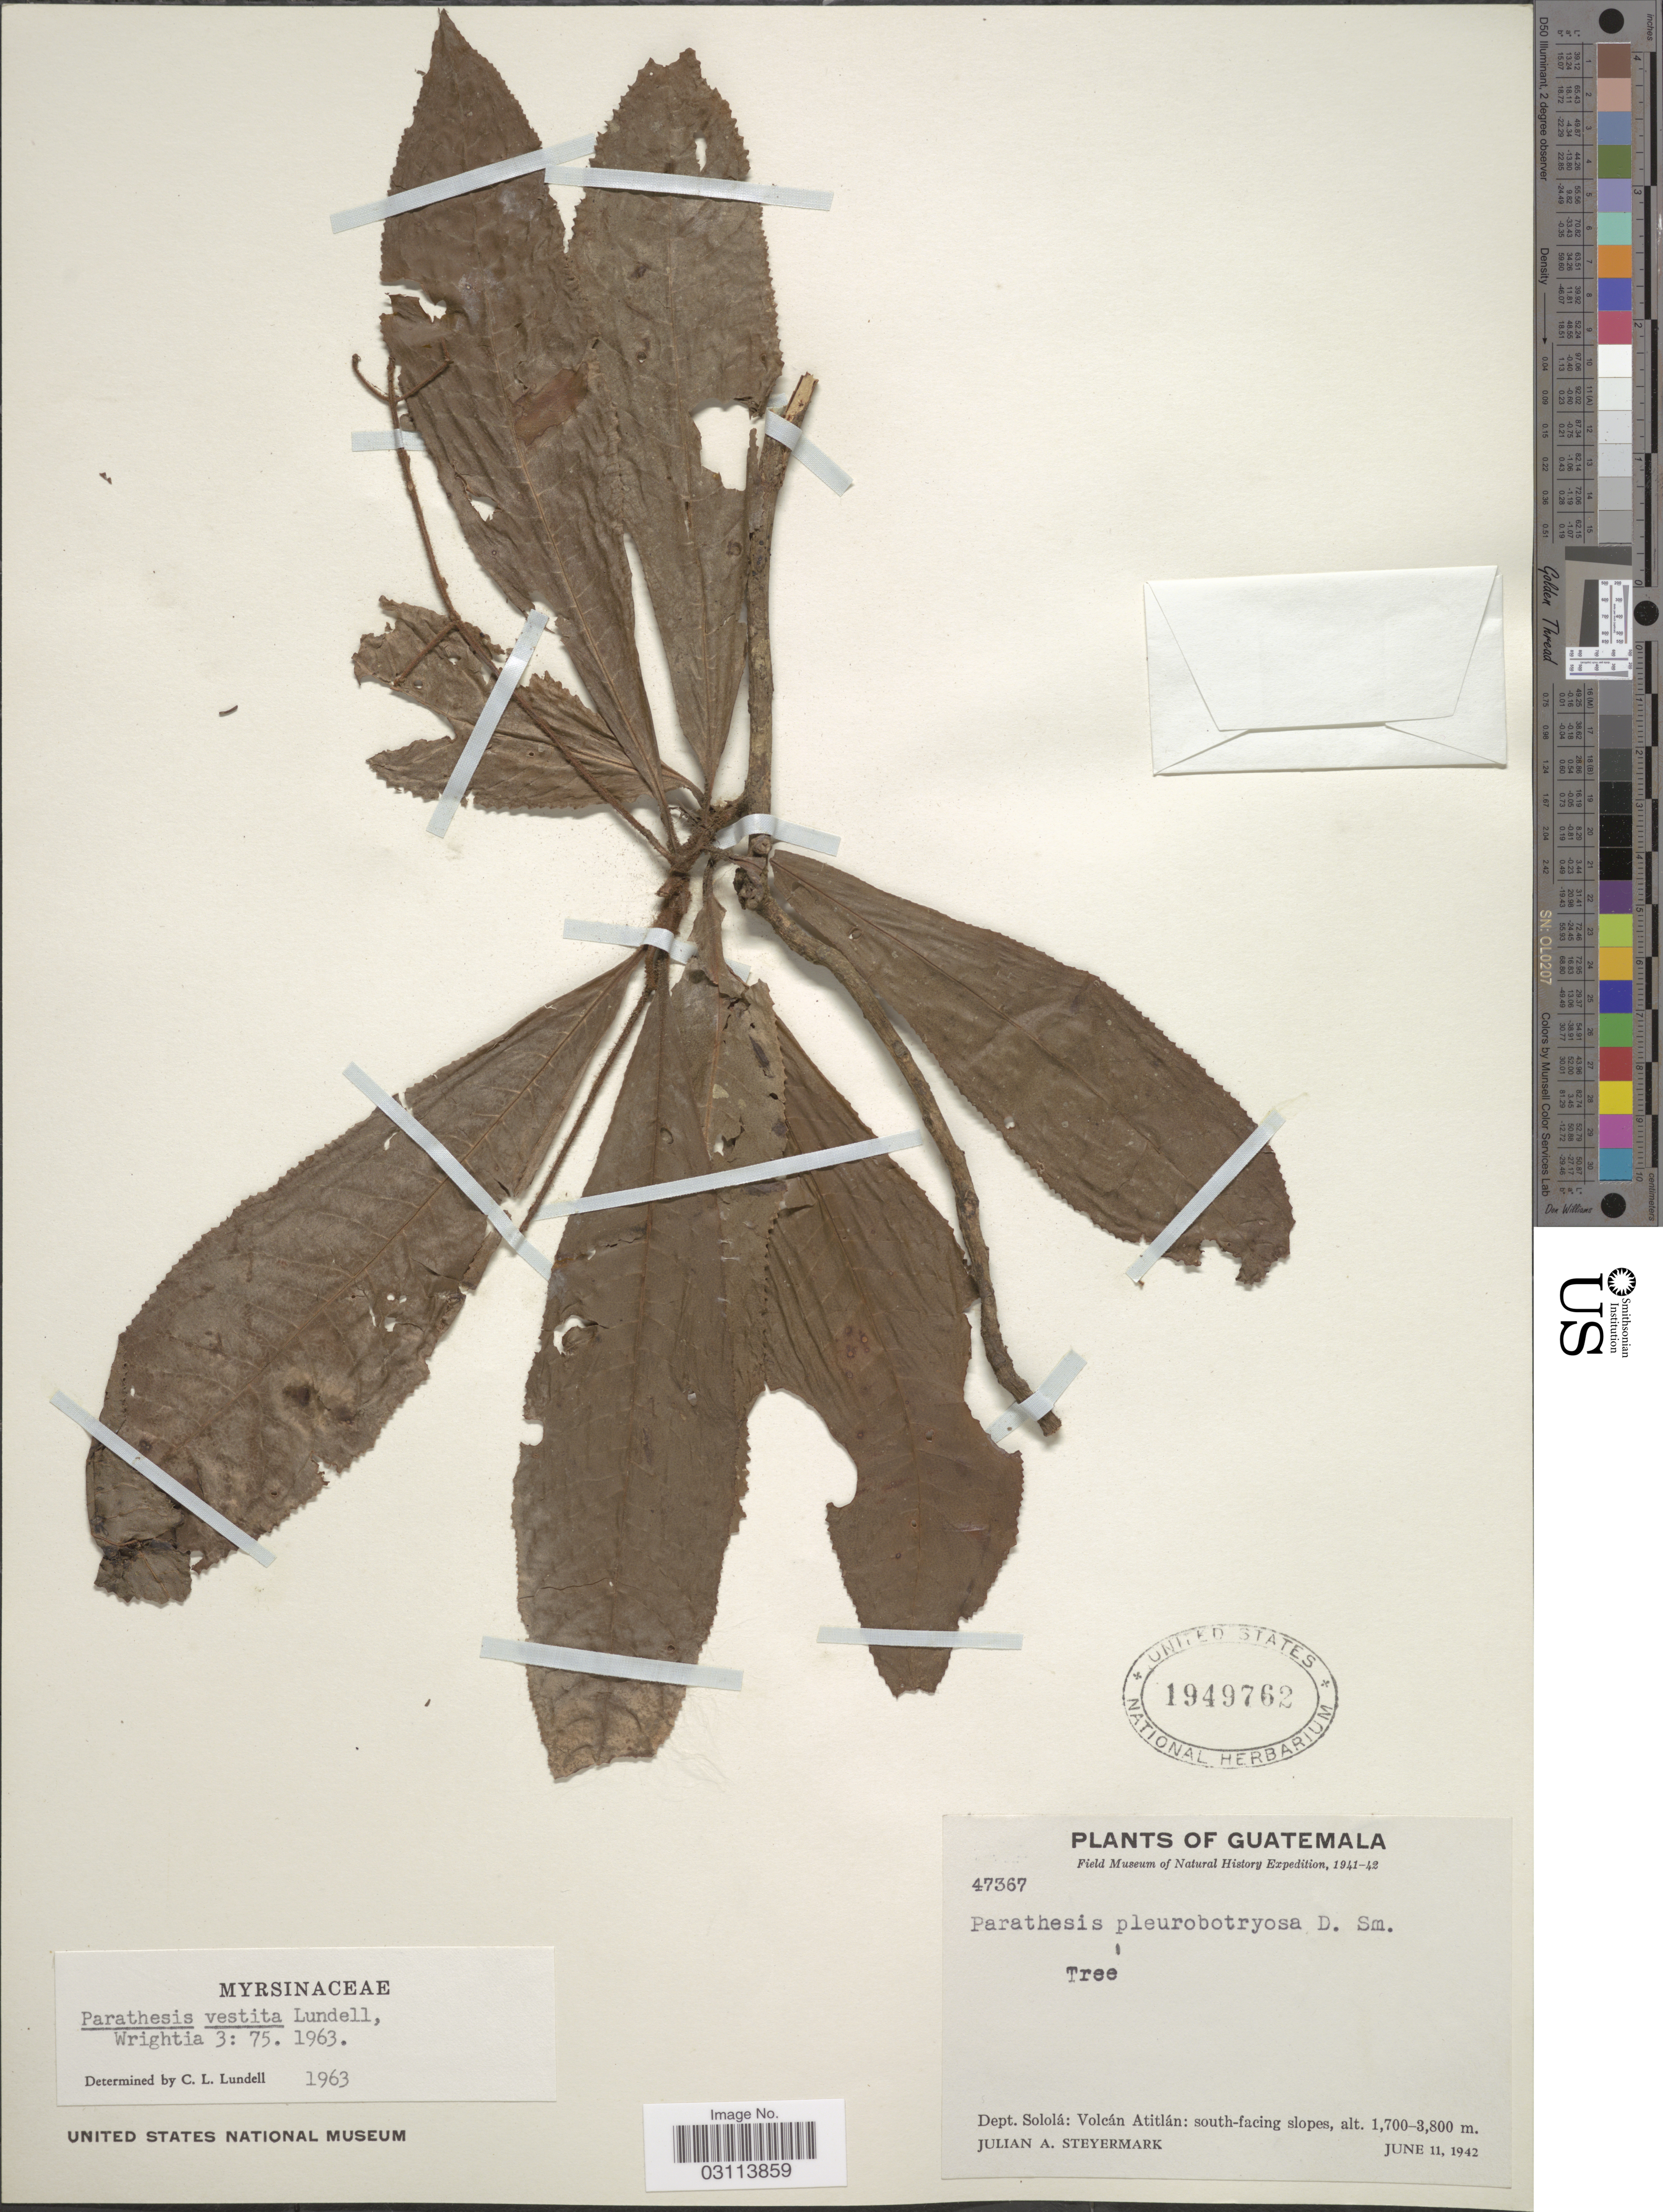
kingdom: Plantae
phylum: Tracheophyta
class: Magnoliopsida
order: Ericales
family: Primulaceae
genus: Parathesis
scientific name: Parathesis vestita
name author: Lundell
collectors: J. Steyermark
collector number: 47367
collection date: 1942-06-11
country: Guatemala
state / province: Sololá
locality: Dept. Sololá: Volcán Atitlán: south-facing slopes.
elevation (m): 1700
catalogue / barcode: US 1949762